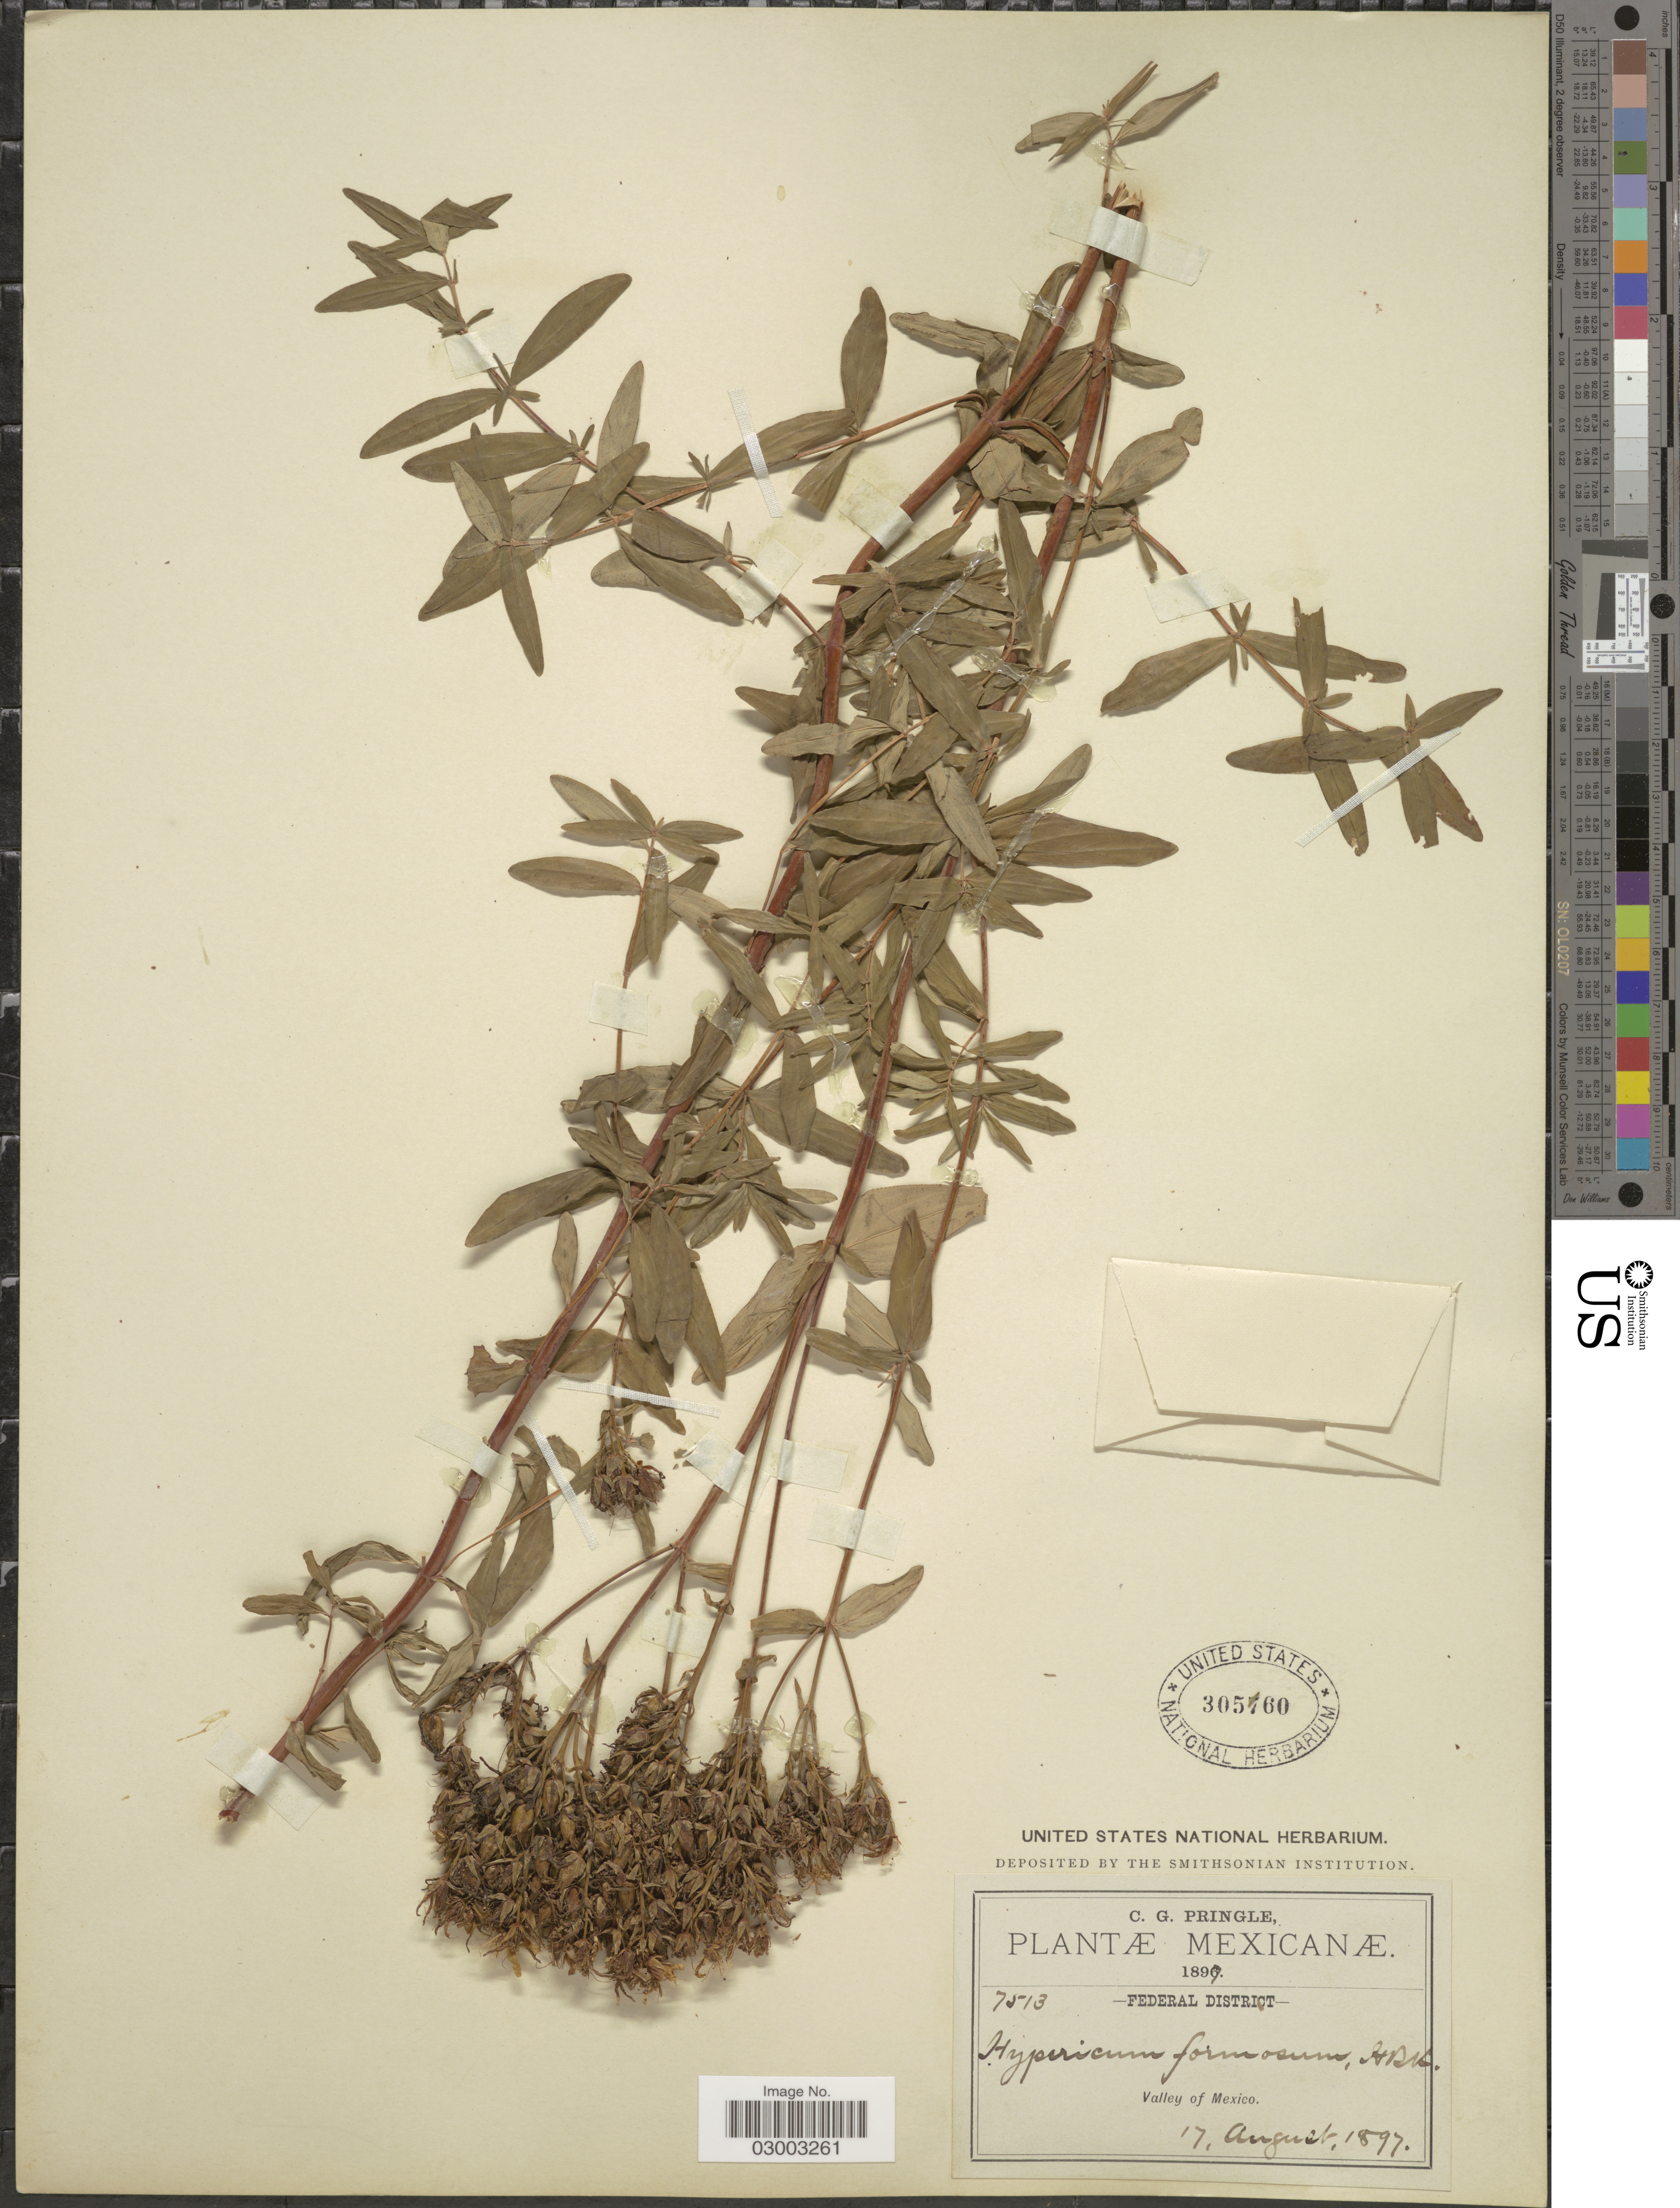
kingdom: Plantae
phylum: Tracheophyta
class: Magnoliopsida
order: Malpighiales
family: Hypericaceae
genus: Hypericum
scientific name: Hypericum pringlei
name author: S. Watson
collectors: C. G. Pringle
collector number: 7513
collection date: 1897-08-17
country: Mexico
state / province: Distrito Federal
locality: Federal District. Valley of Mexico.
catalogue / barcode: US 305760